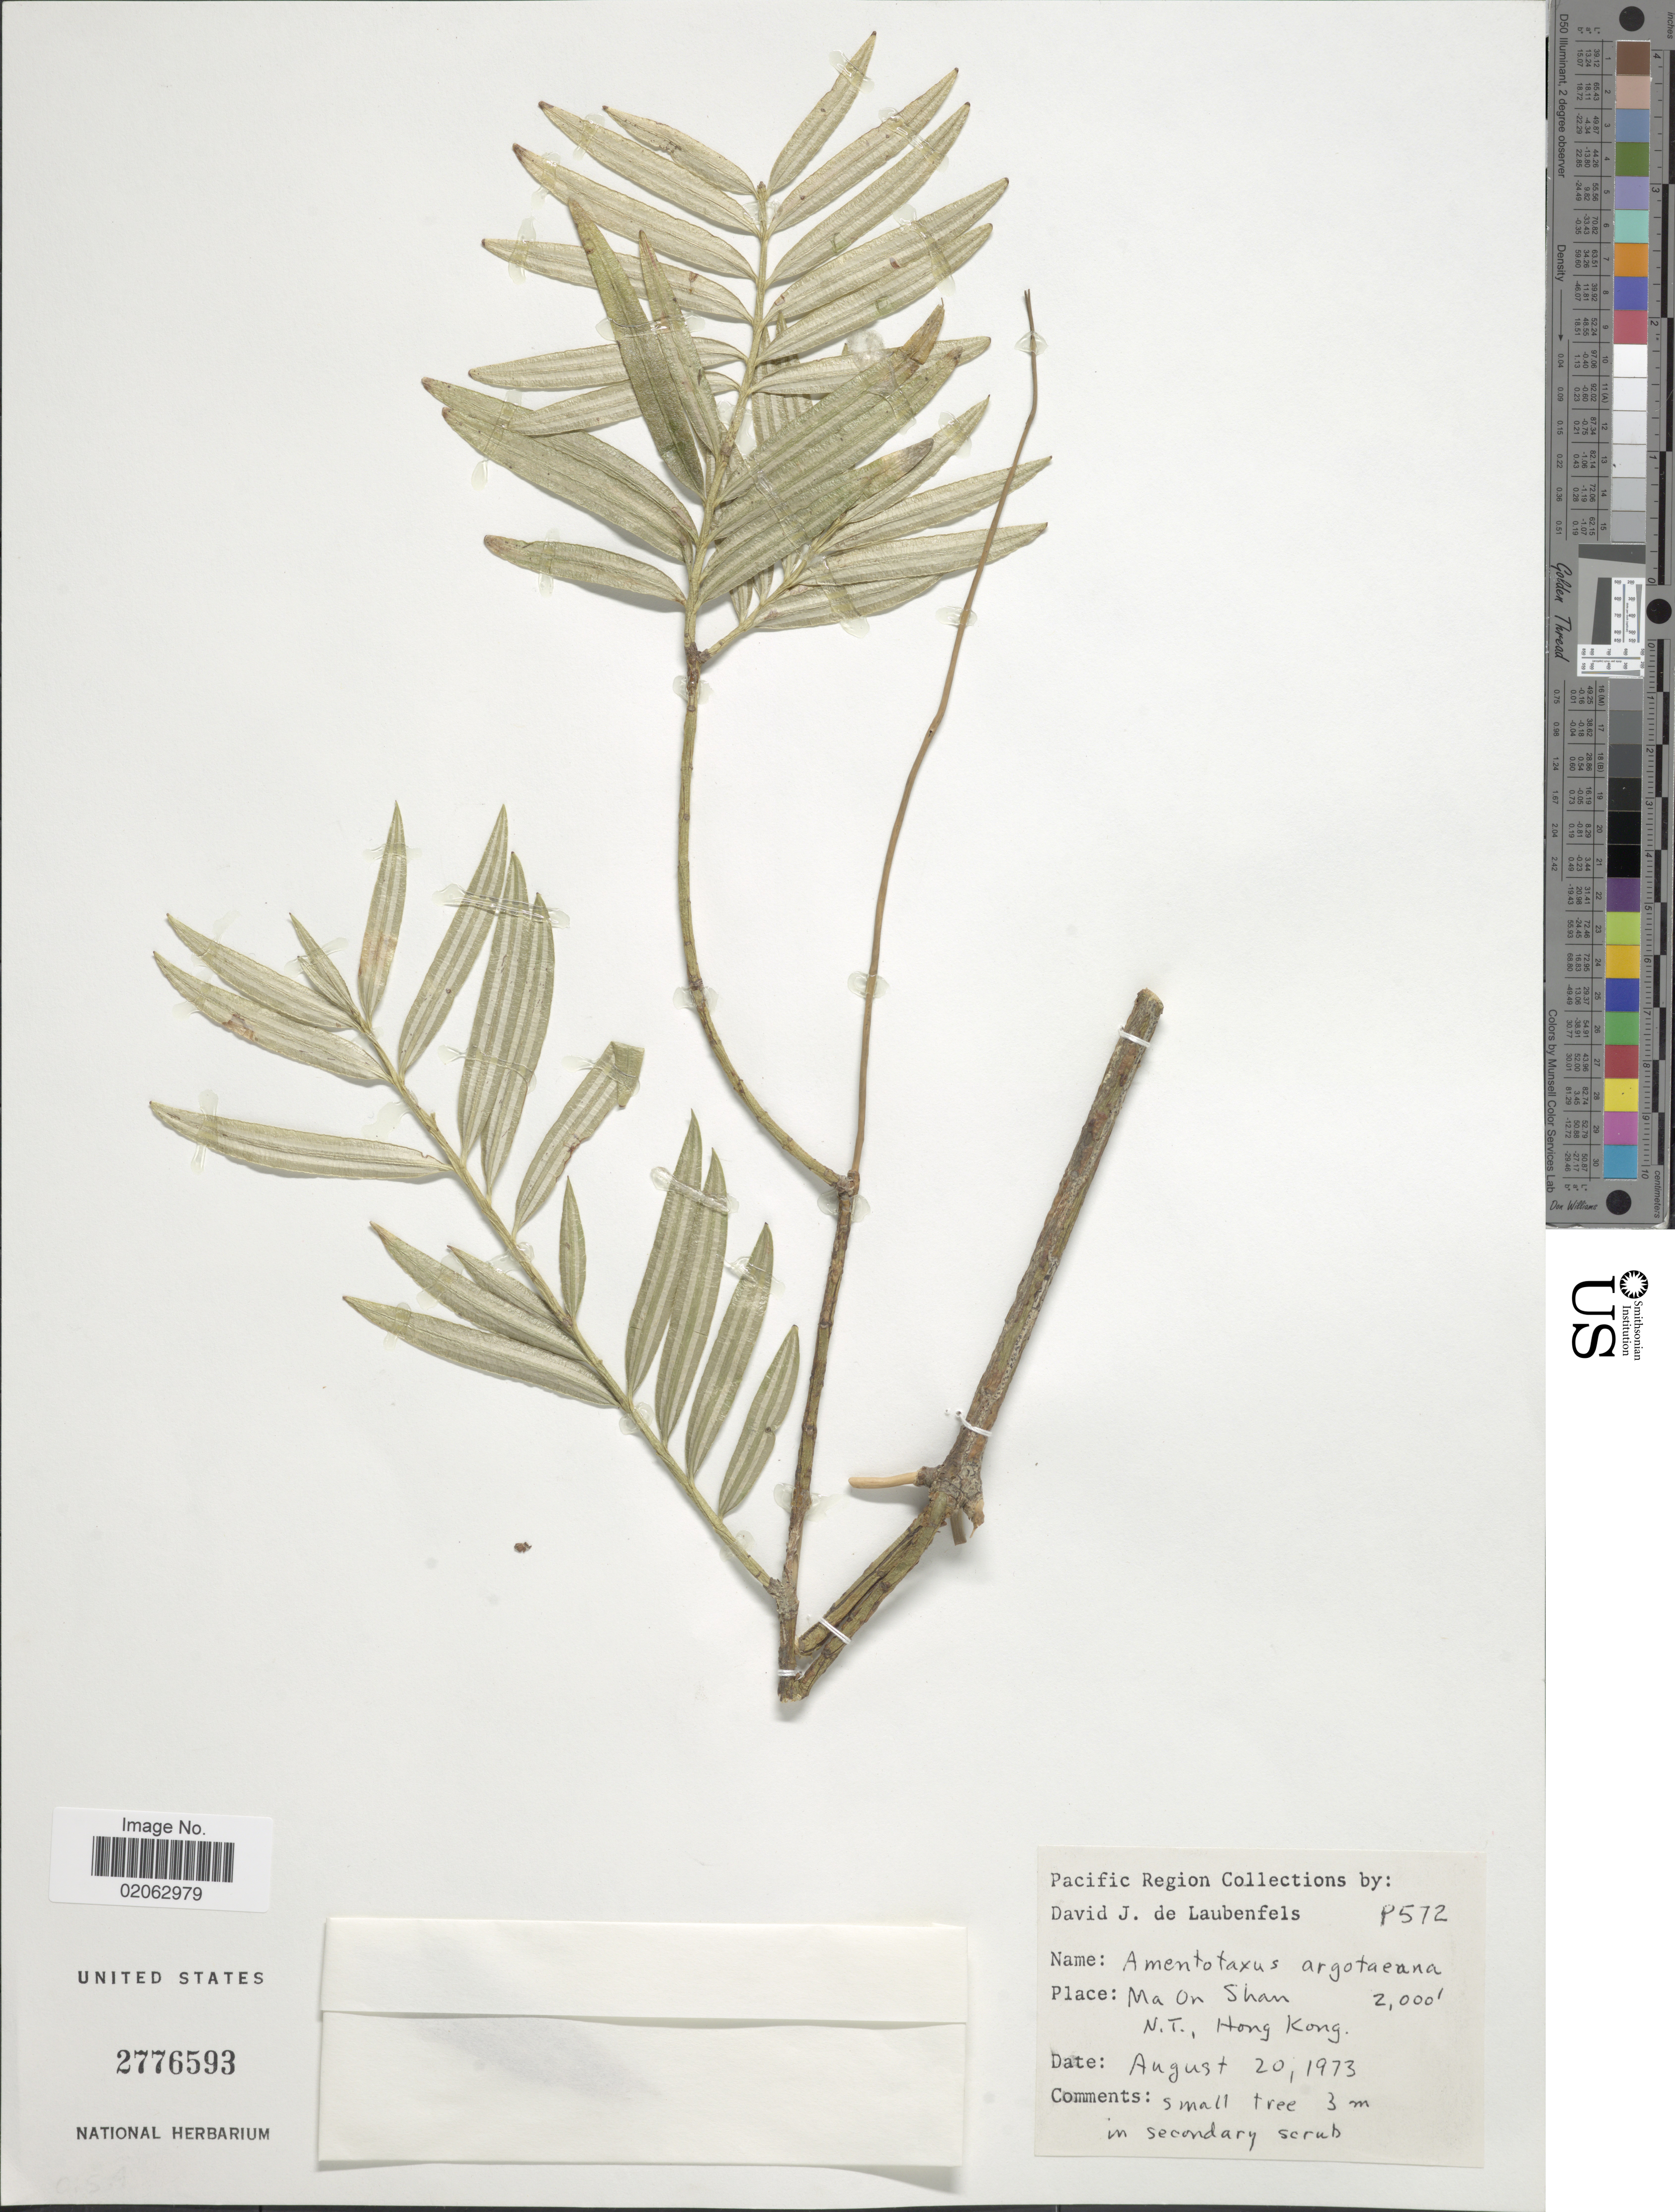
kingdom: Plantae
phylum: Tracheophyta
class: Pinopsida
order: Pinales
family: Taxaceae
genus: Amentotaxus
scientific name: Amentotaxus argotaenia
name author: (Hance) Pilg.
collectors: D. J. de Laubenfels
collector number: P572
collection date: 1973-08-20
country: China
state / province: Hong Kong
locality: Ma On Shan, N.T.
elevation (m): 610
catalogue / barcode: US 2776593